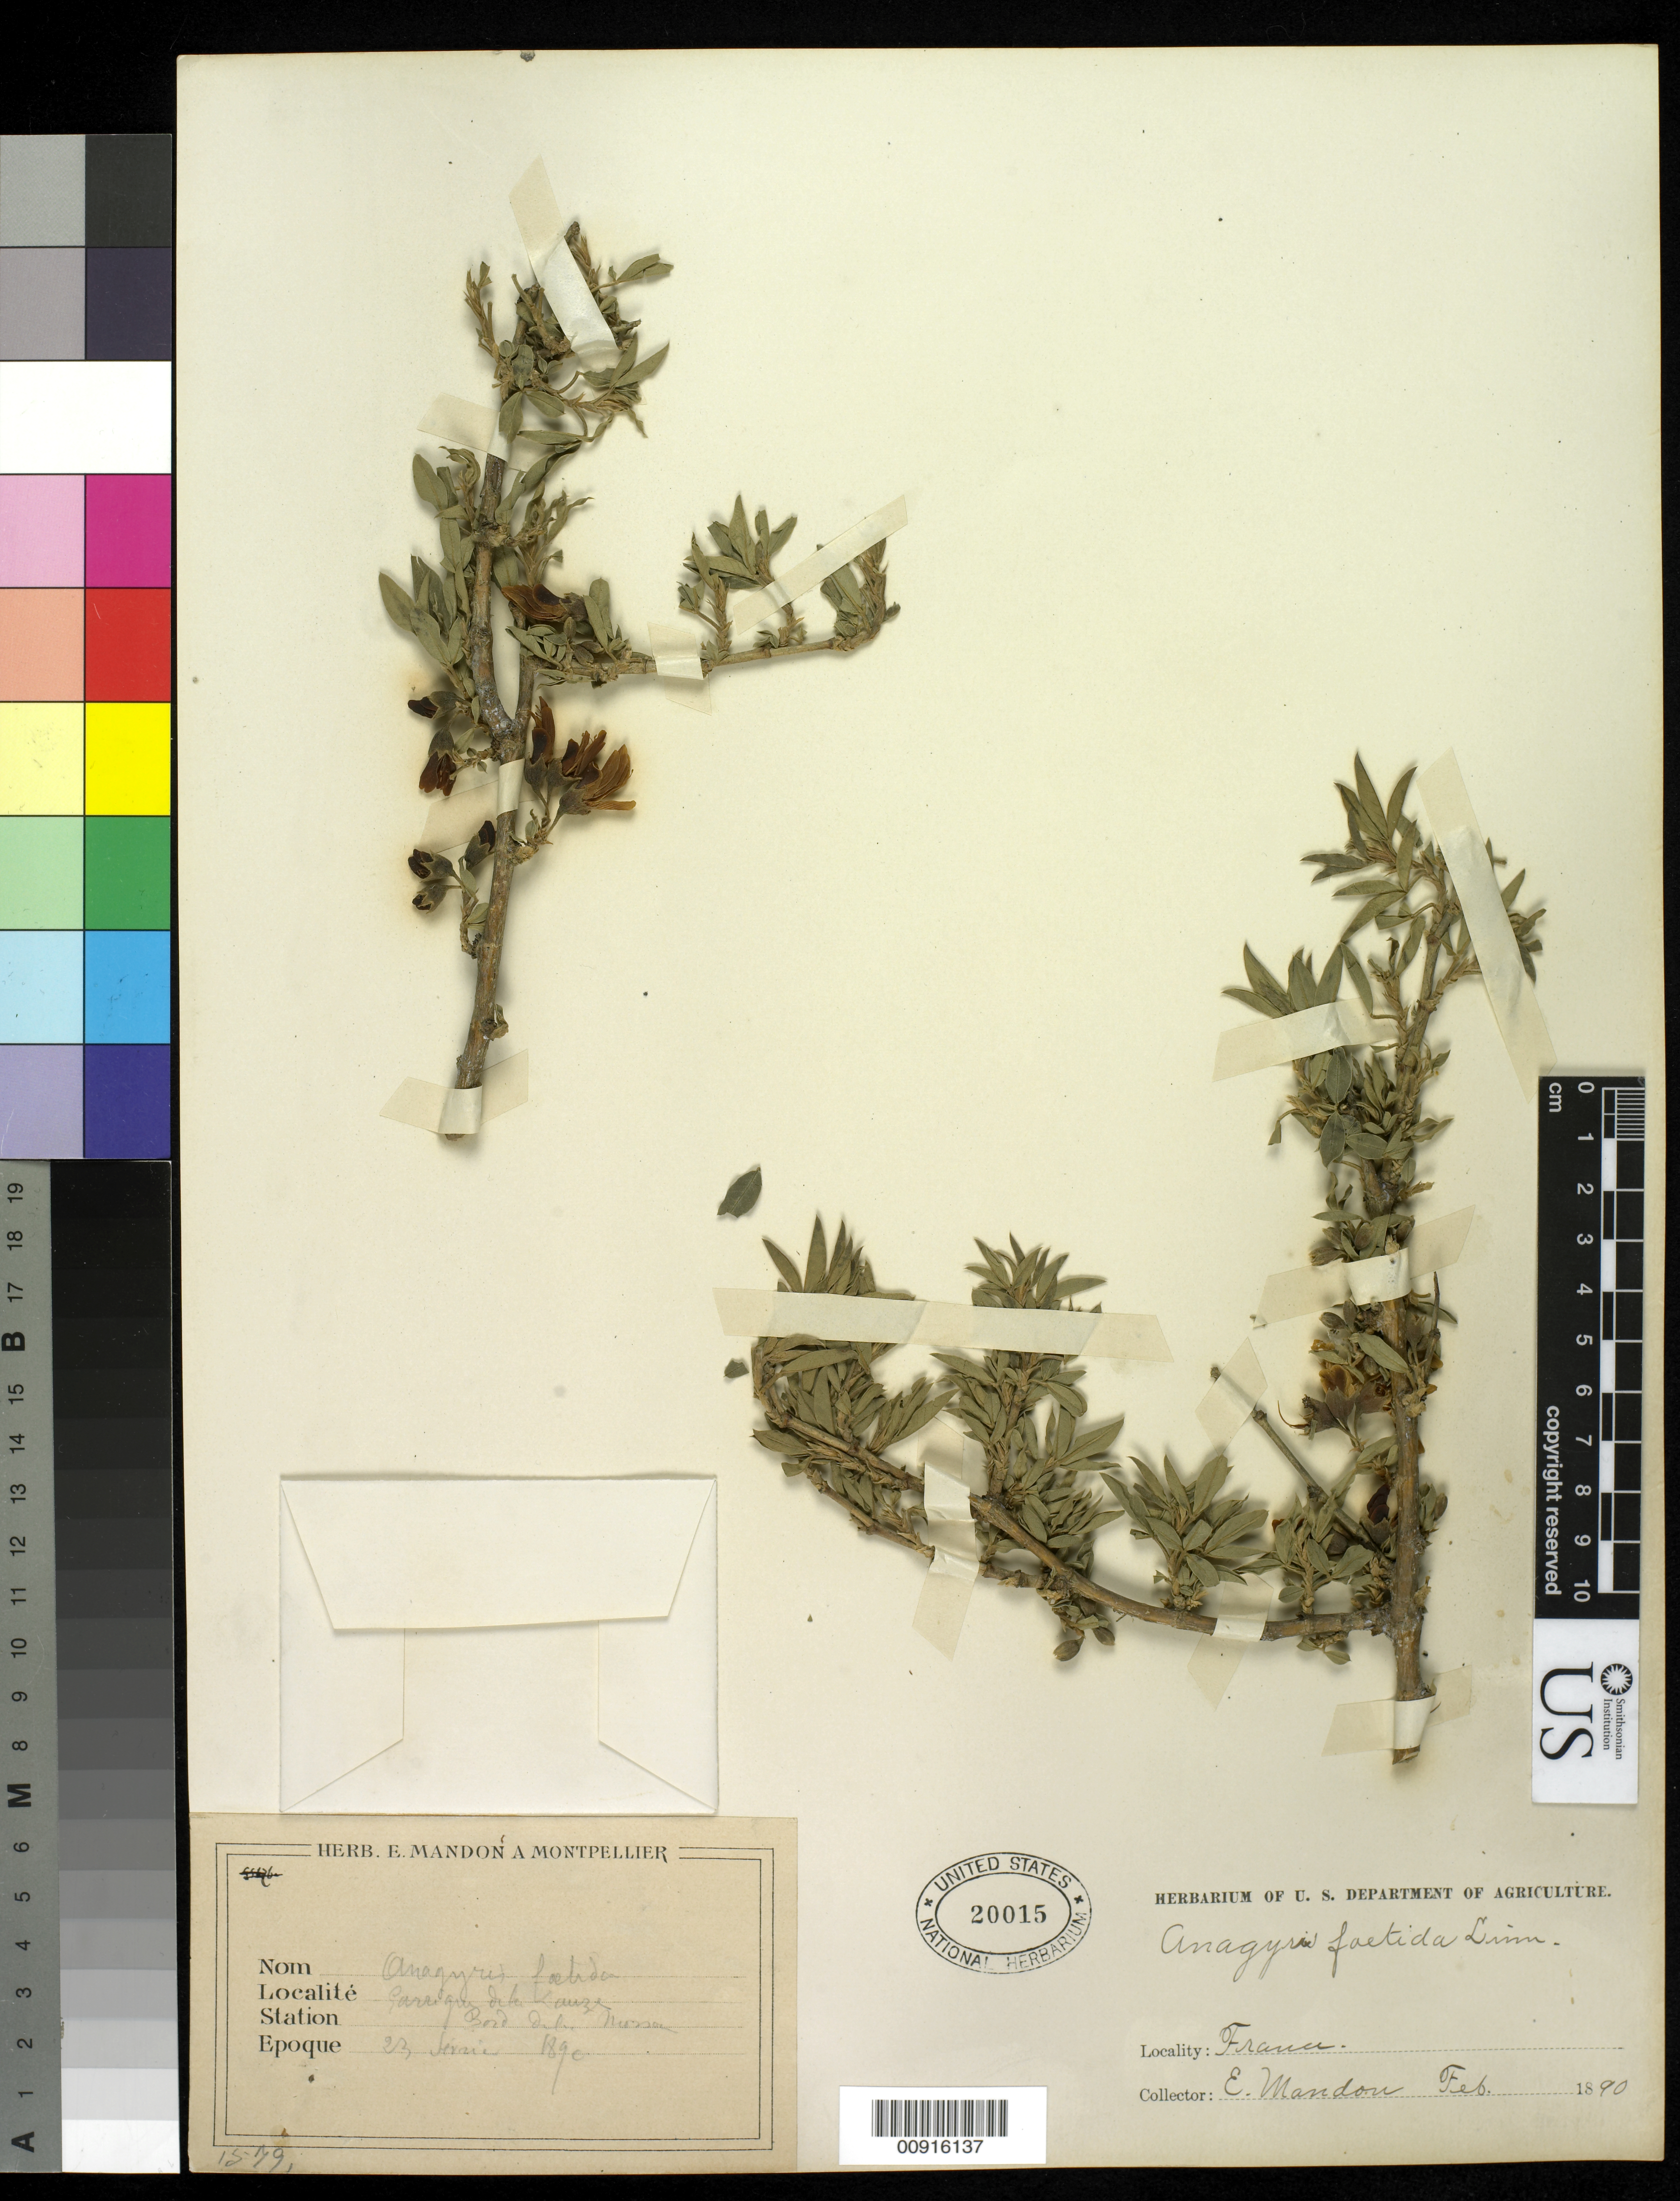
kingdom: Plantae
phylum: Tracheophyta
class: Magnoliopsida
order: Fabales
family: Fabaceae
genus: Anagyris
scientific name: Anagyris foetida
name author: L.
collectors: E. Mandon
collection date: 1890-01-23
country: France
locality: Garrigru ____ Lauze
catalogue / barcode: US 20015